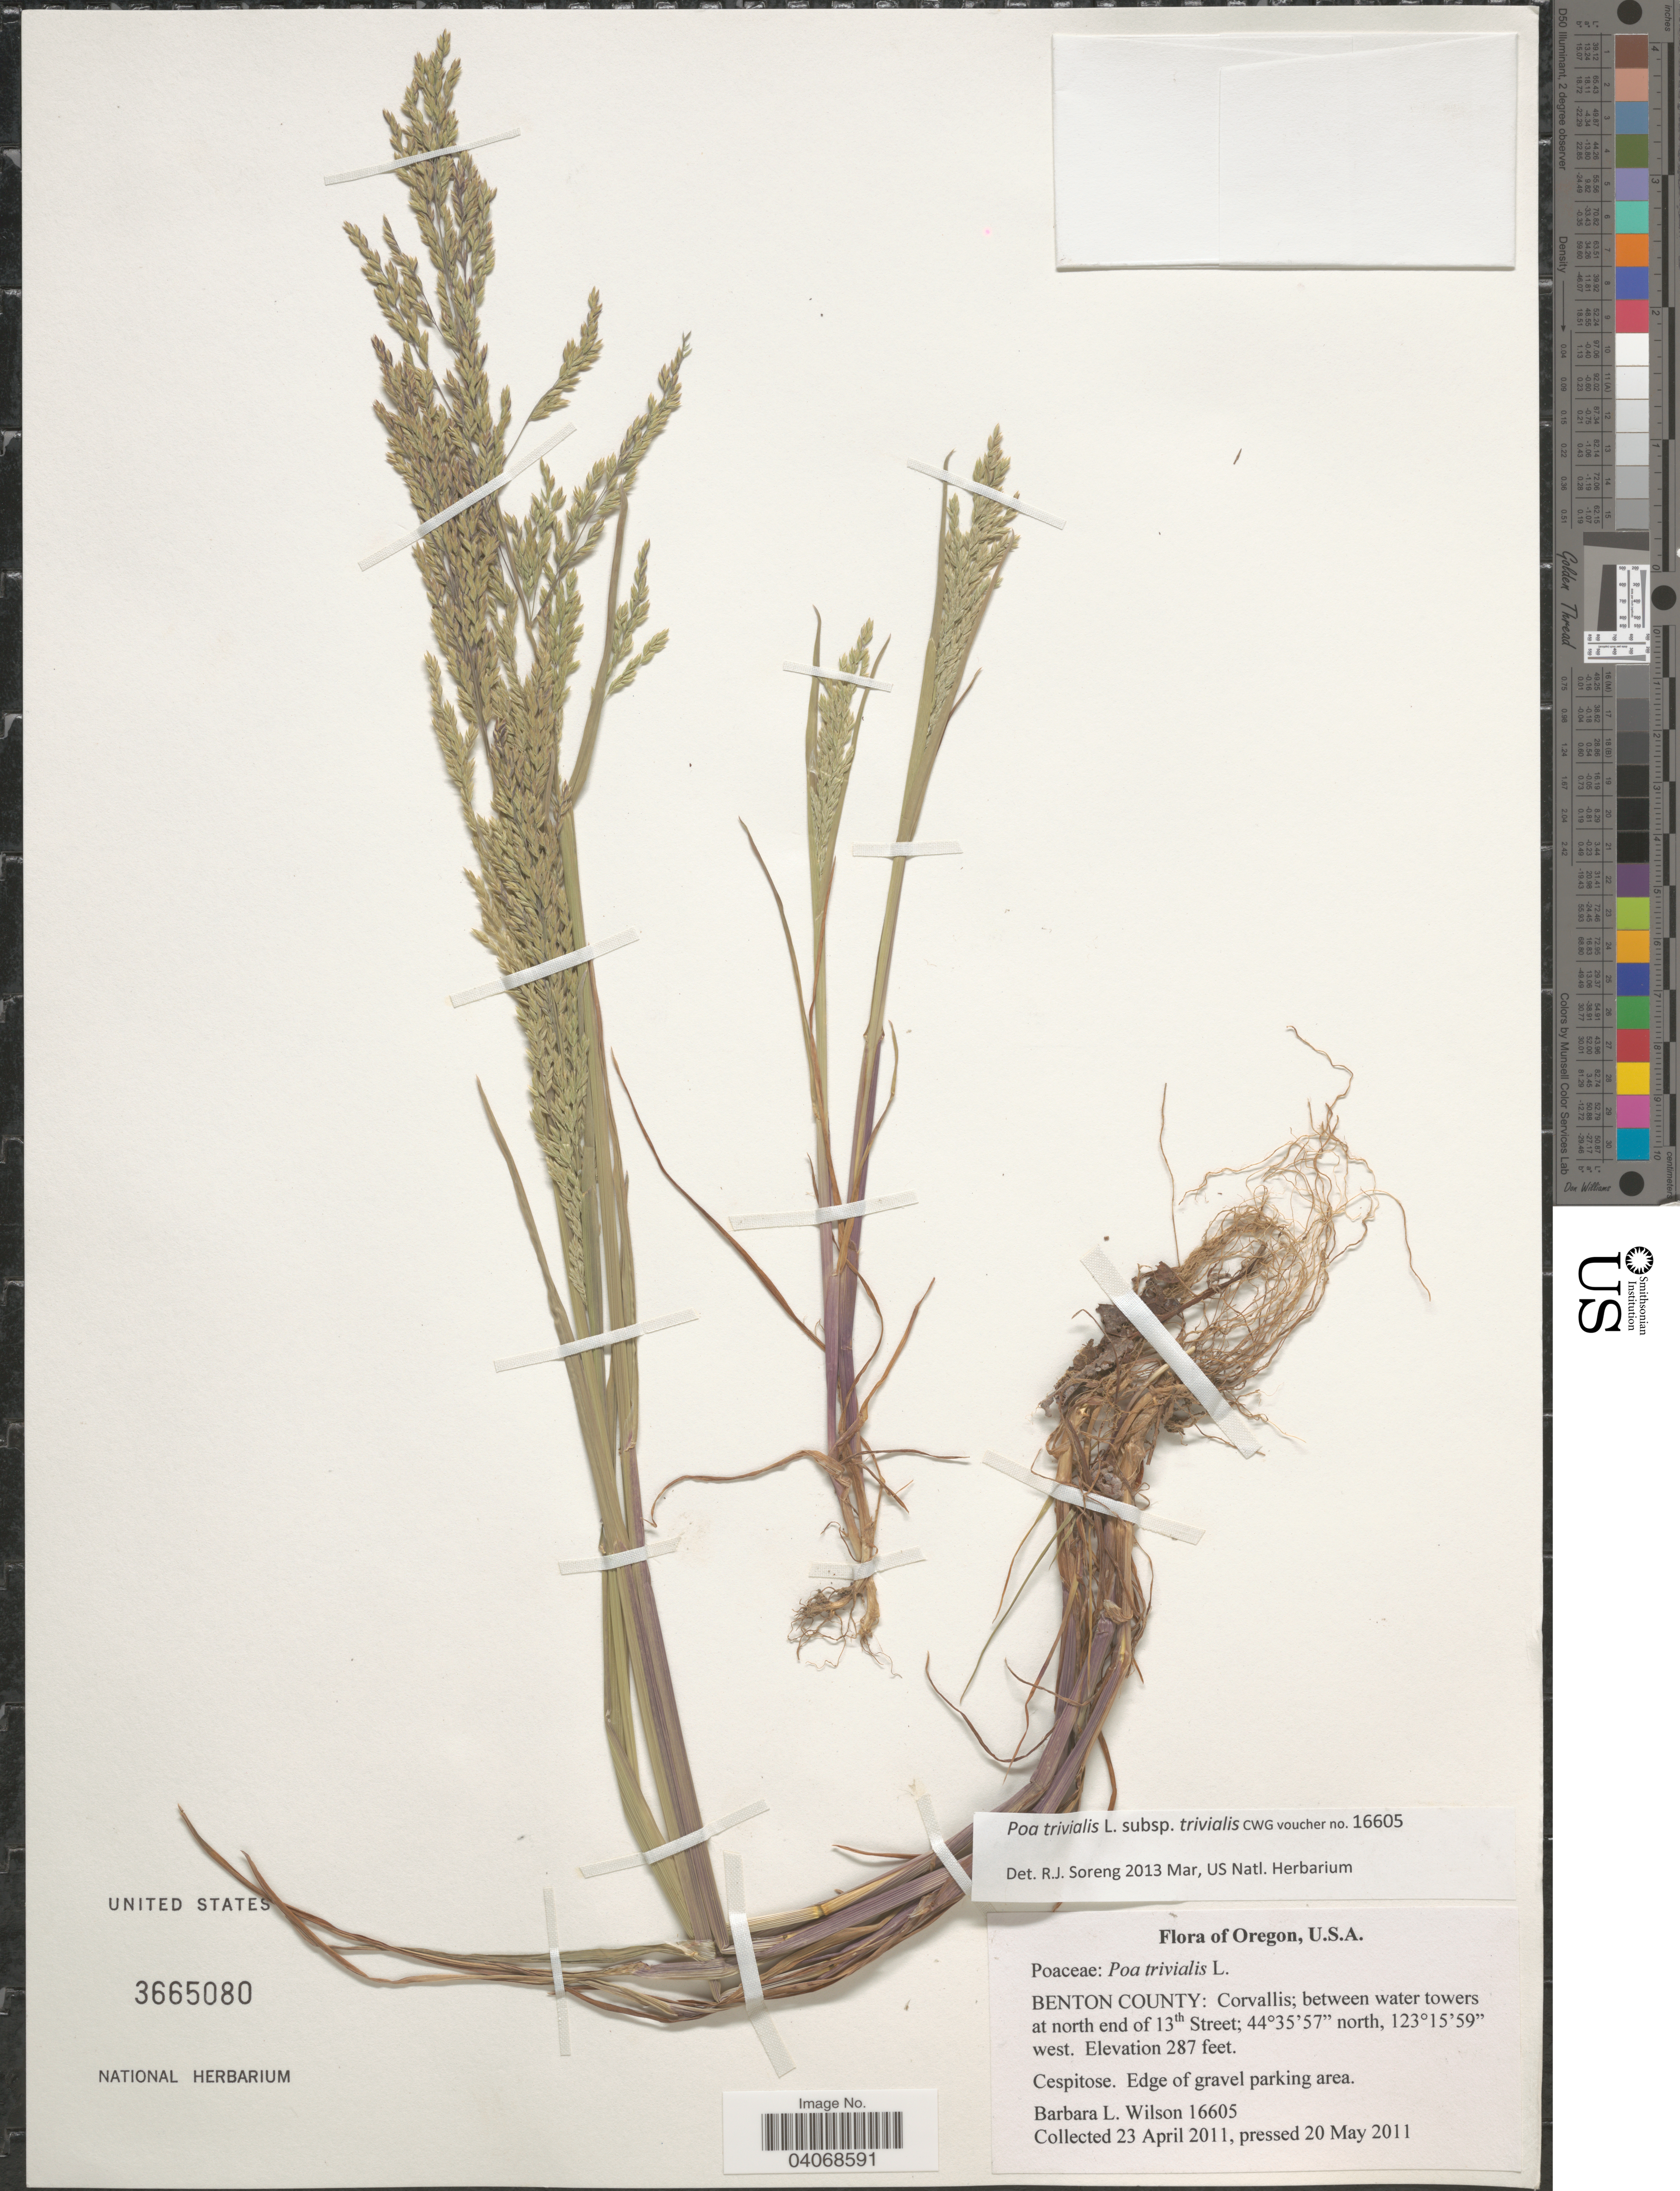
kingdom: Plantae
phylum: Tracheophyta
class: Liliopsida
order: Poales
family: Poaceae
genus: Poa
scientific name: Poa trivialis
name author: L.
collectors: B. L. Wilson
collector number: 16605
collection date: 2011-04-23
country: United States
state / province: Oregon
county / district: Benton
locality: Benton County: Corvallis: between water towers at north end of 13th Street. Edge of gravel parking area.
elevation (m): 87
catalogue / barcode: US 3665080